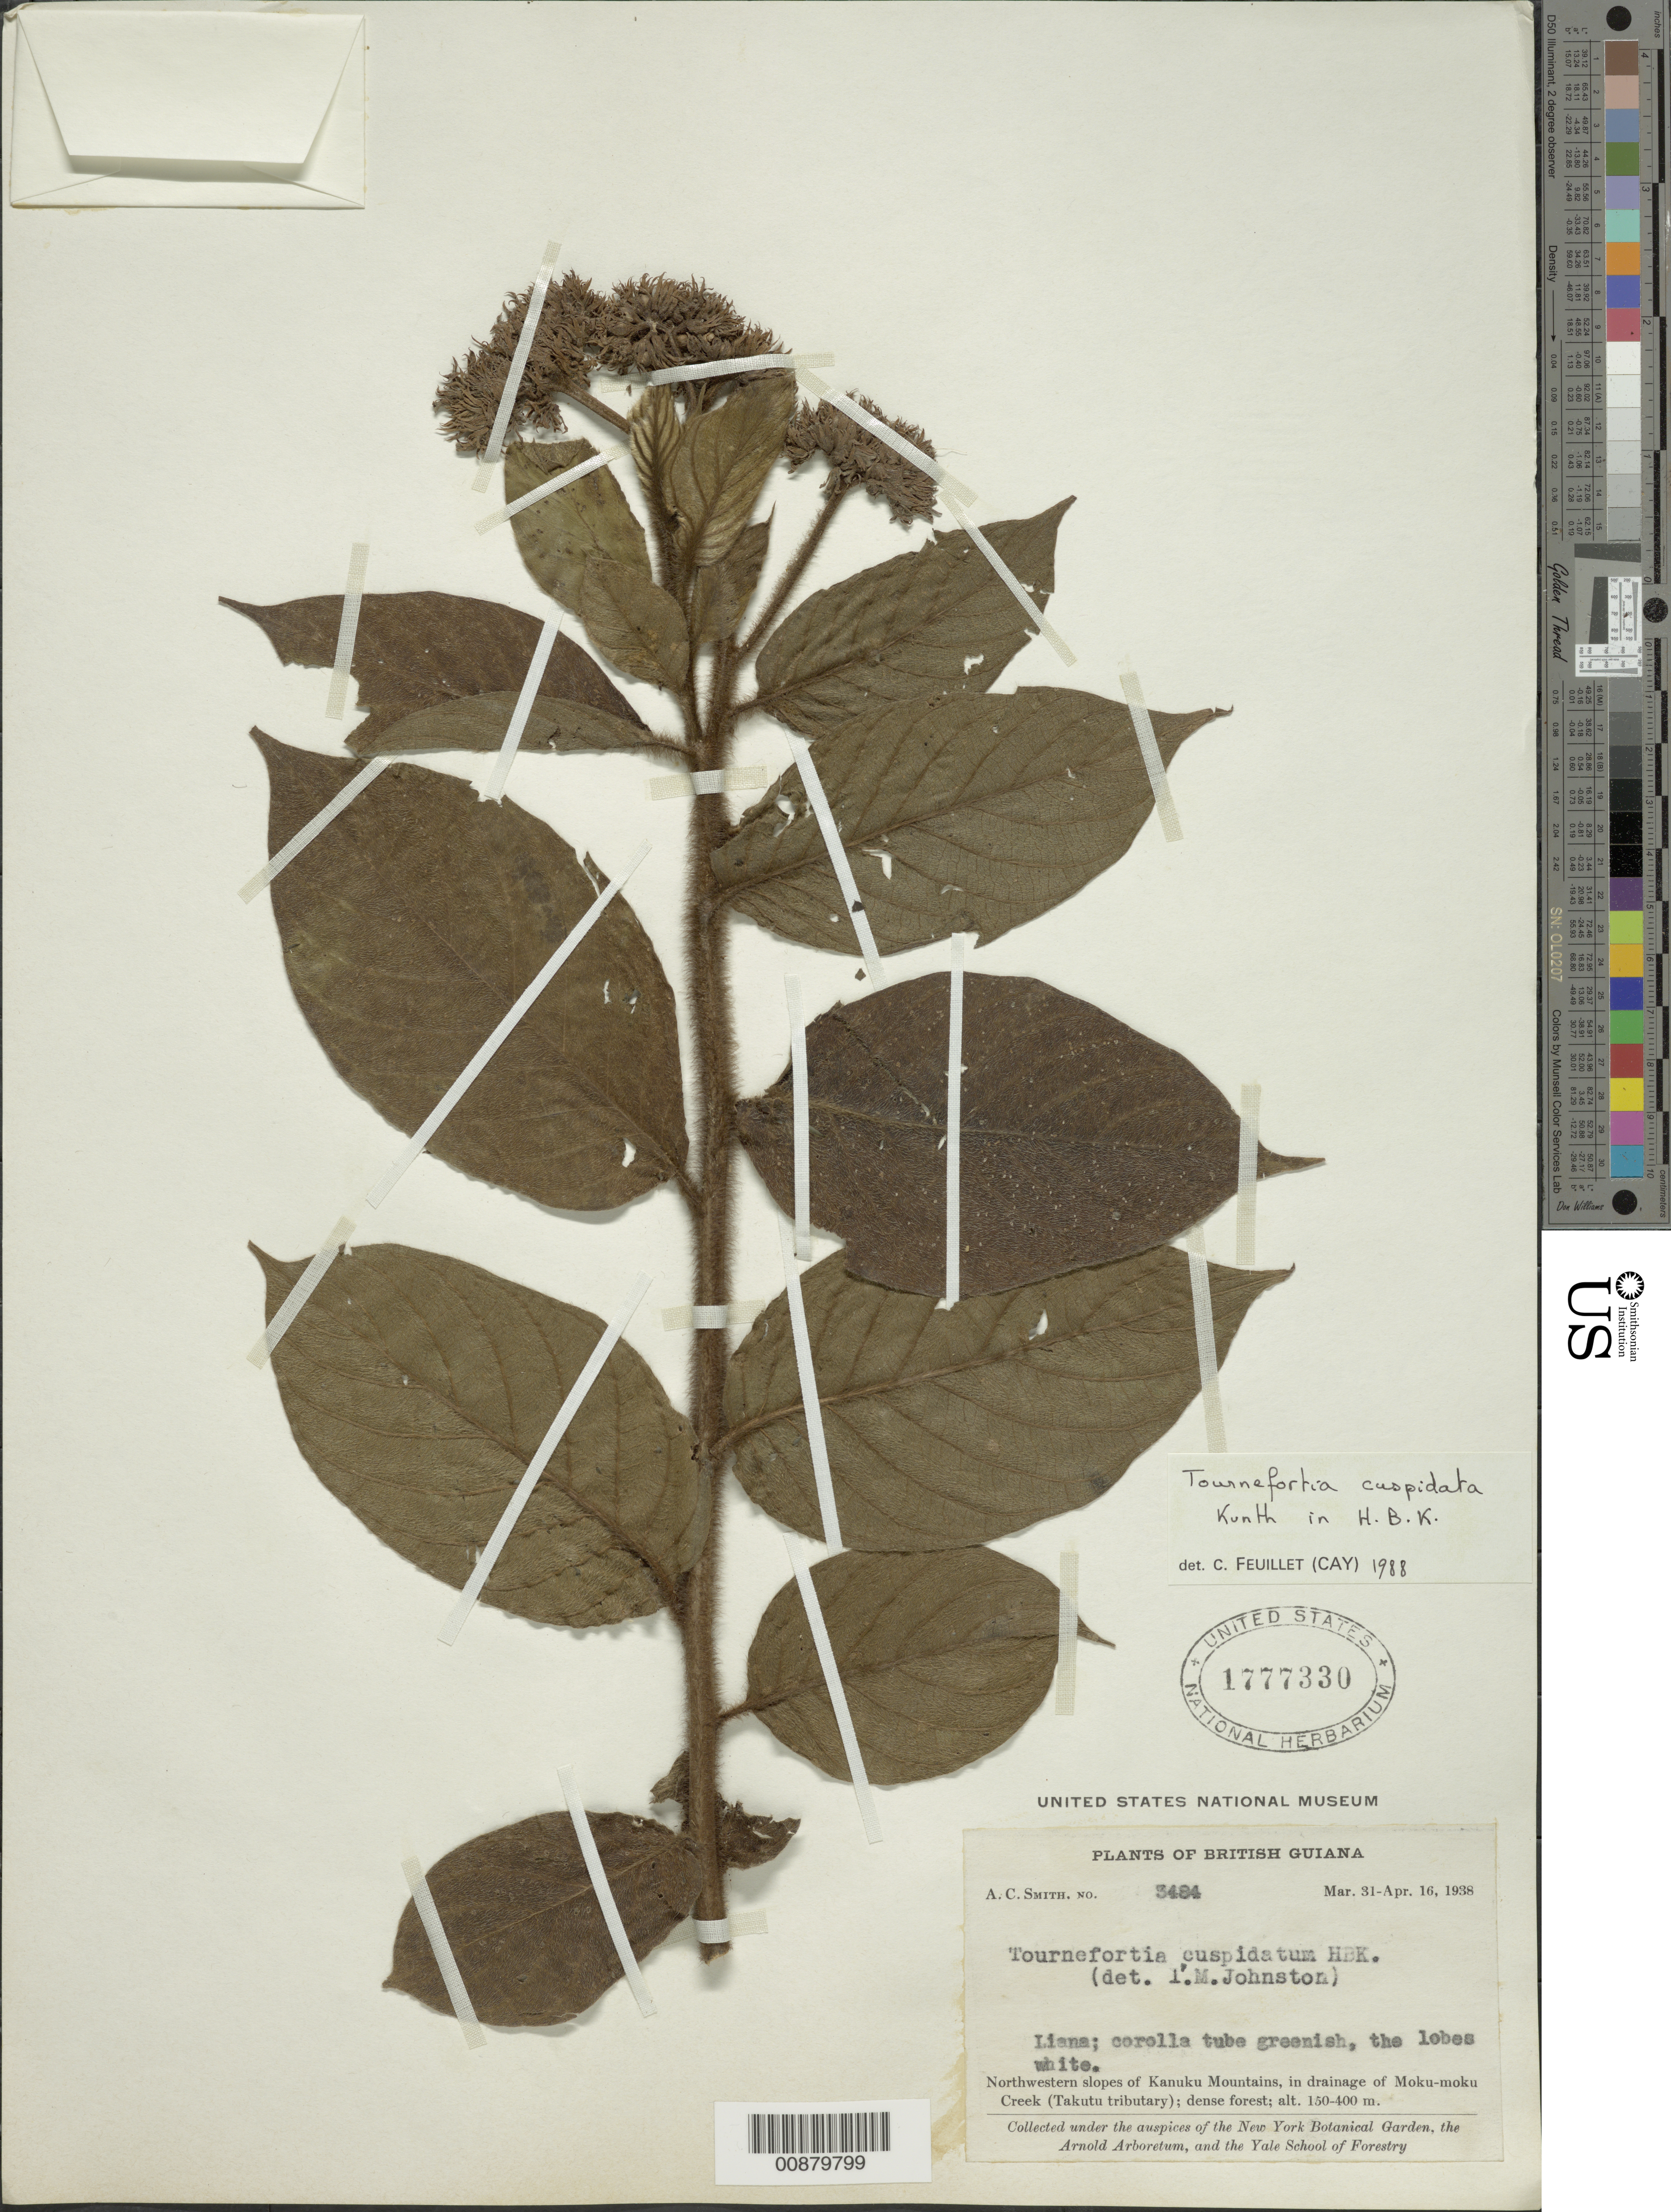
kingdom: Plantae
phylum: Tracheophyta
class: Magnoliopsida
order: Boraginales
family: Heliotropiaceae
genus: Tournefortia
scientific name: Tournefortia cuspidata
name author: Kunth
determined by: Feuillet, C.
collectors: A. C. Smith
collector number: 3484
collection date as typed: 31-Mar-38 to 16-Apr-38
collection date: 1938-03-31/1938-04-16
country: Guyana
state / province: U. Takutu-U. Essequibo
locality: Kanuku Mts., NW slopes, in drainage of Moku-moku Creek (Takutu tributary)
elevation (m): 150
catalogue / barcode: US 1777330